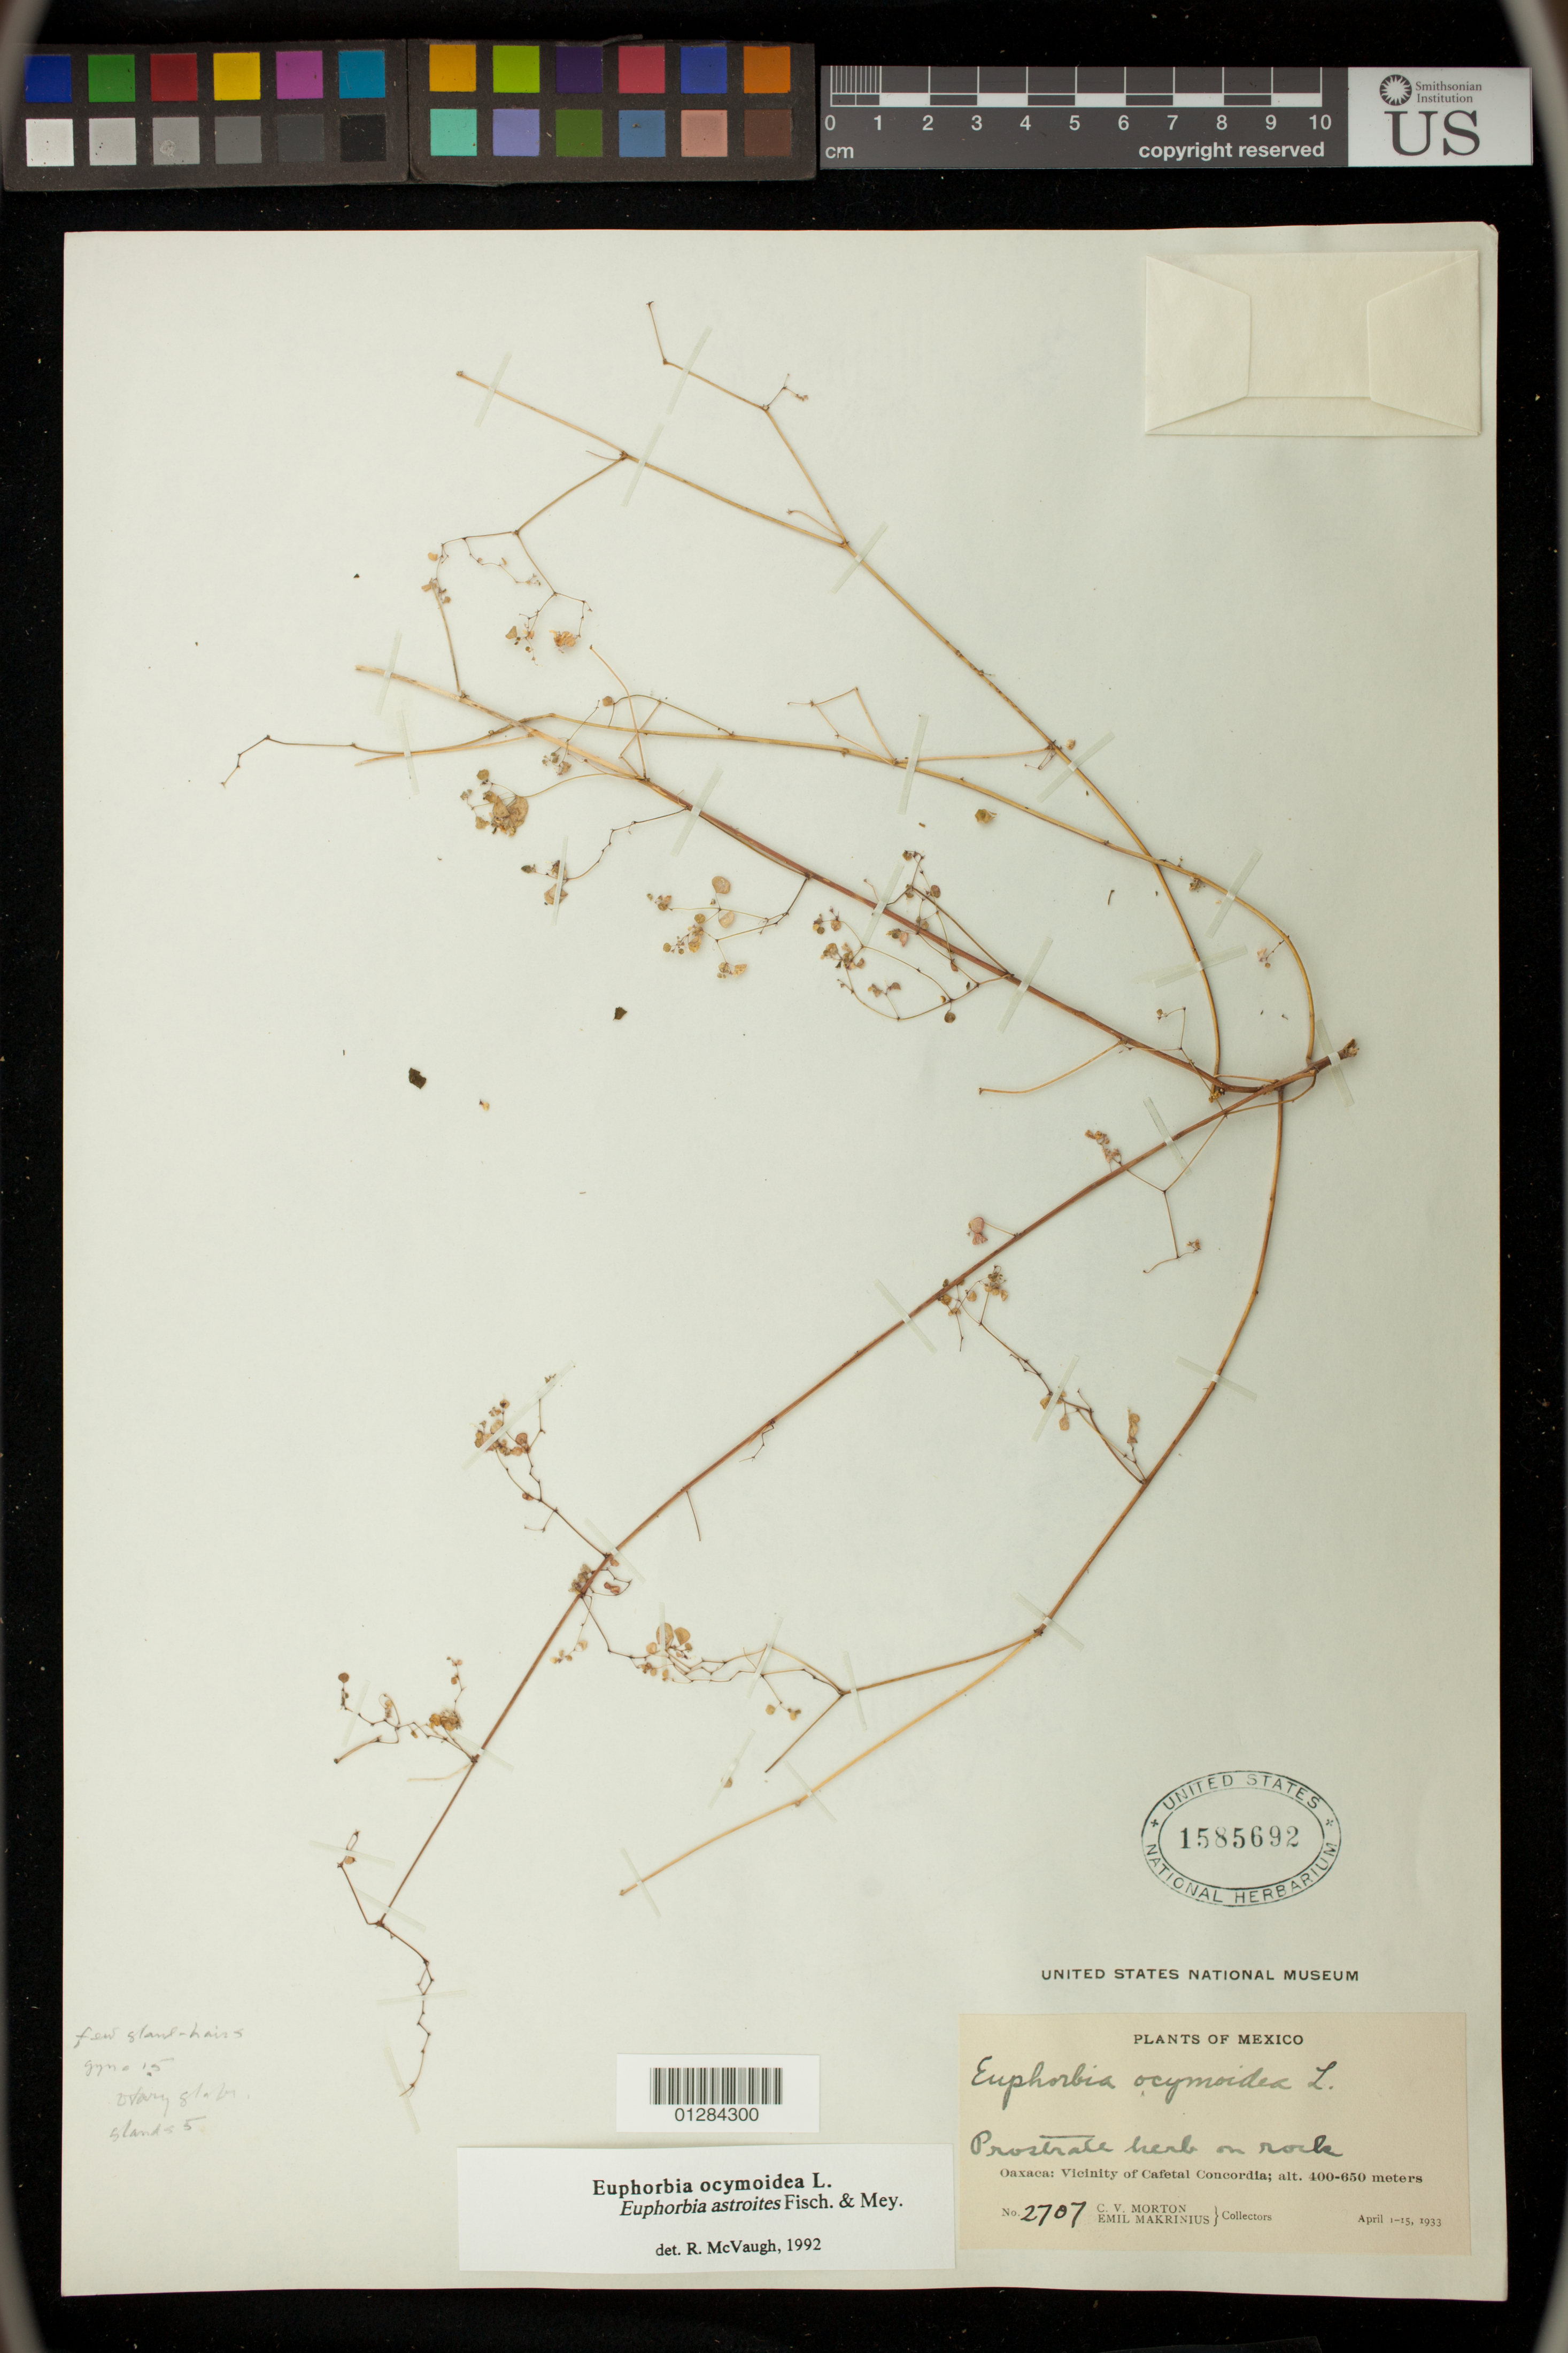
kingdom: Plantae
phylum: Tracheophyta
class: Magnoliopsida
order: Malpighiales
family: Euphorbiaceae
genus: Euphorbia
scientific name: Euphorbia ocymoidea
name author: L.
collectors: C. V. Morton & E. Makrinius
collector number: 2707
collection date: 1933-04-01/1933-04-15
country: Mexico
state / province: Oaxaca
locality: vicinity of Cafetal Concordia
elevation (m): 400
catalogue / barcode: US 1585692